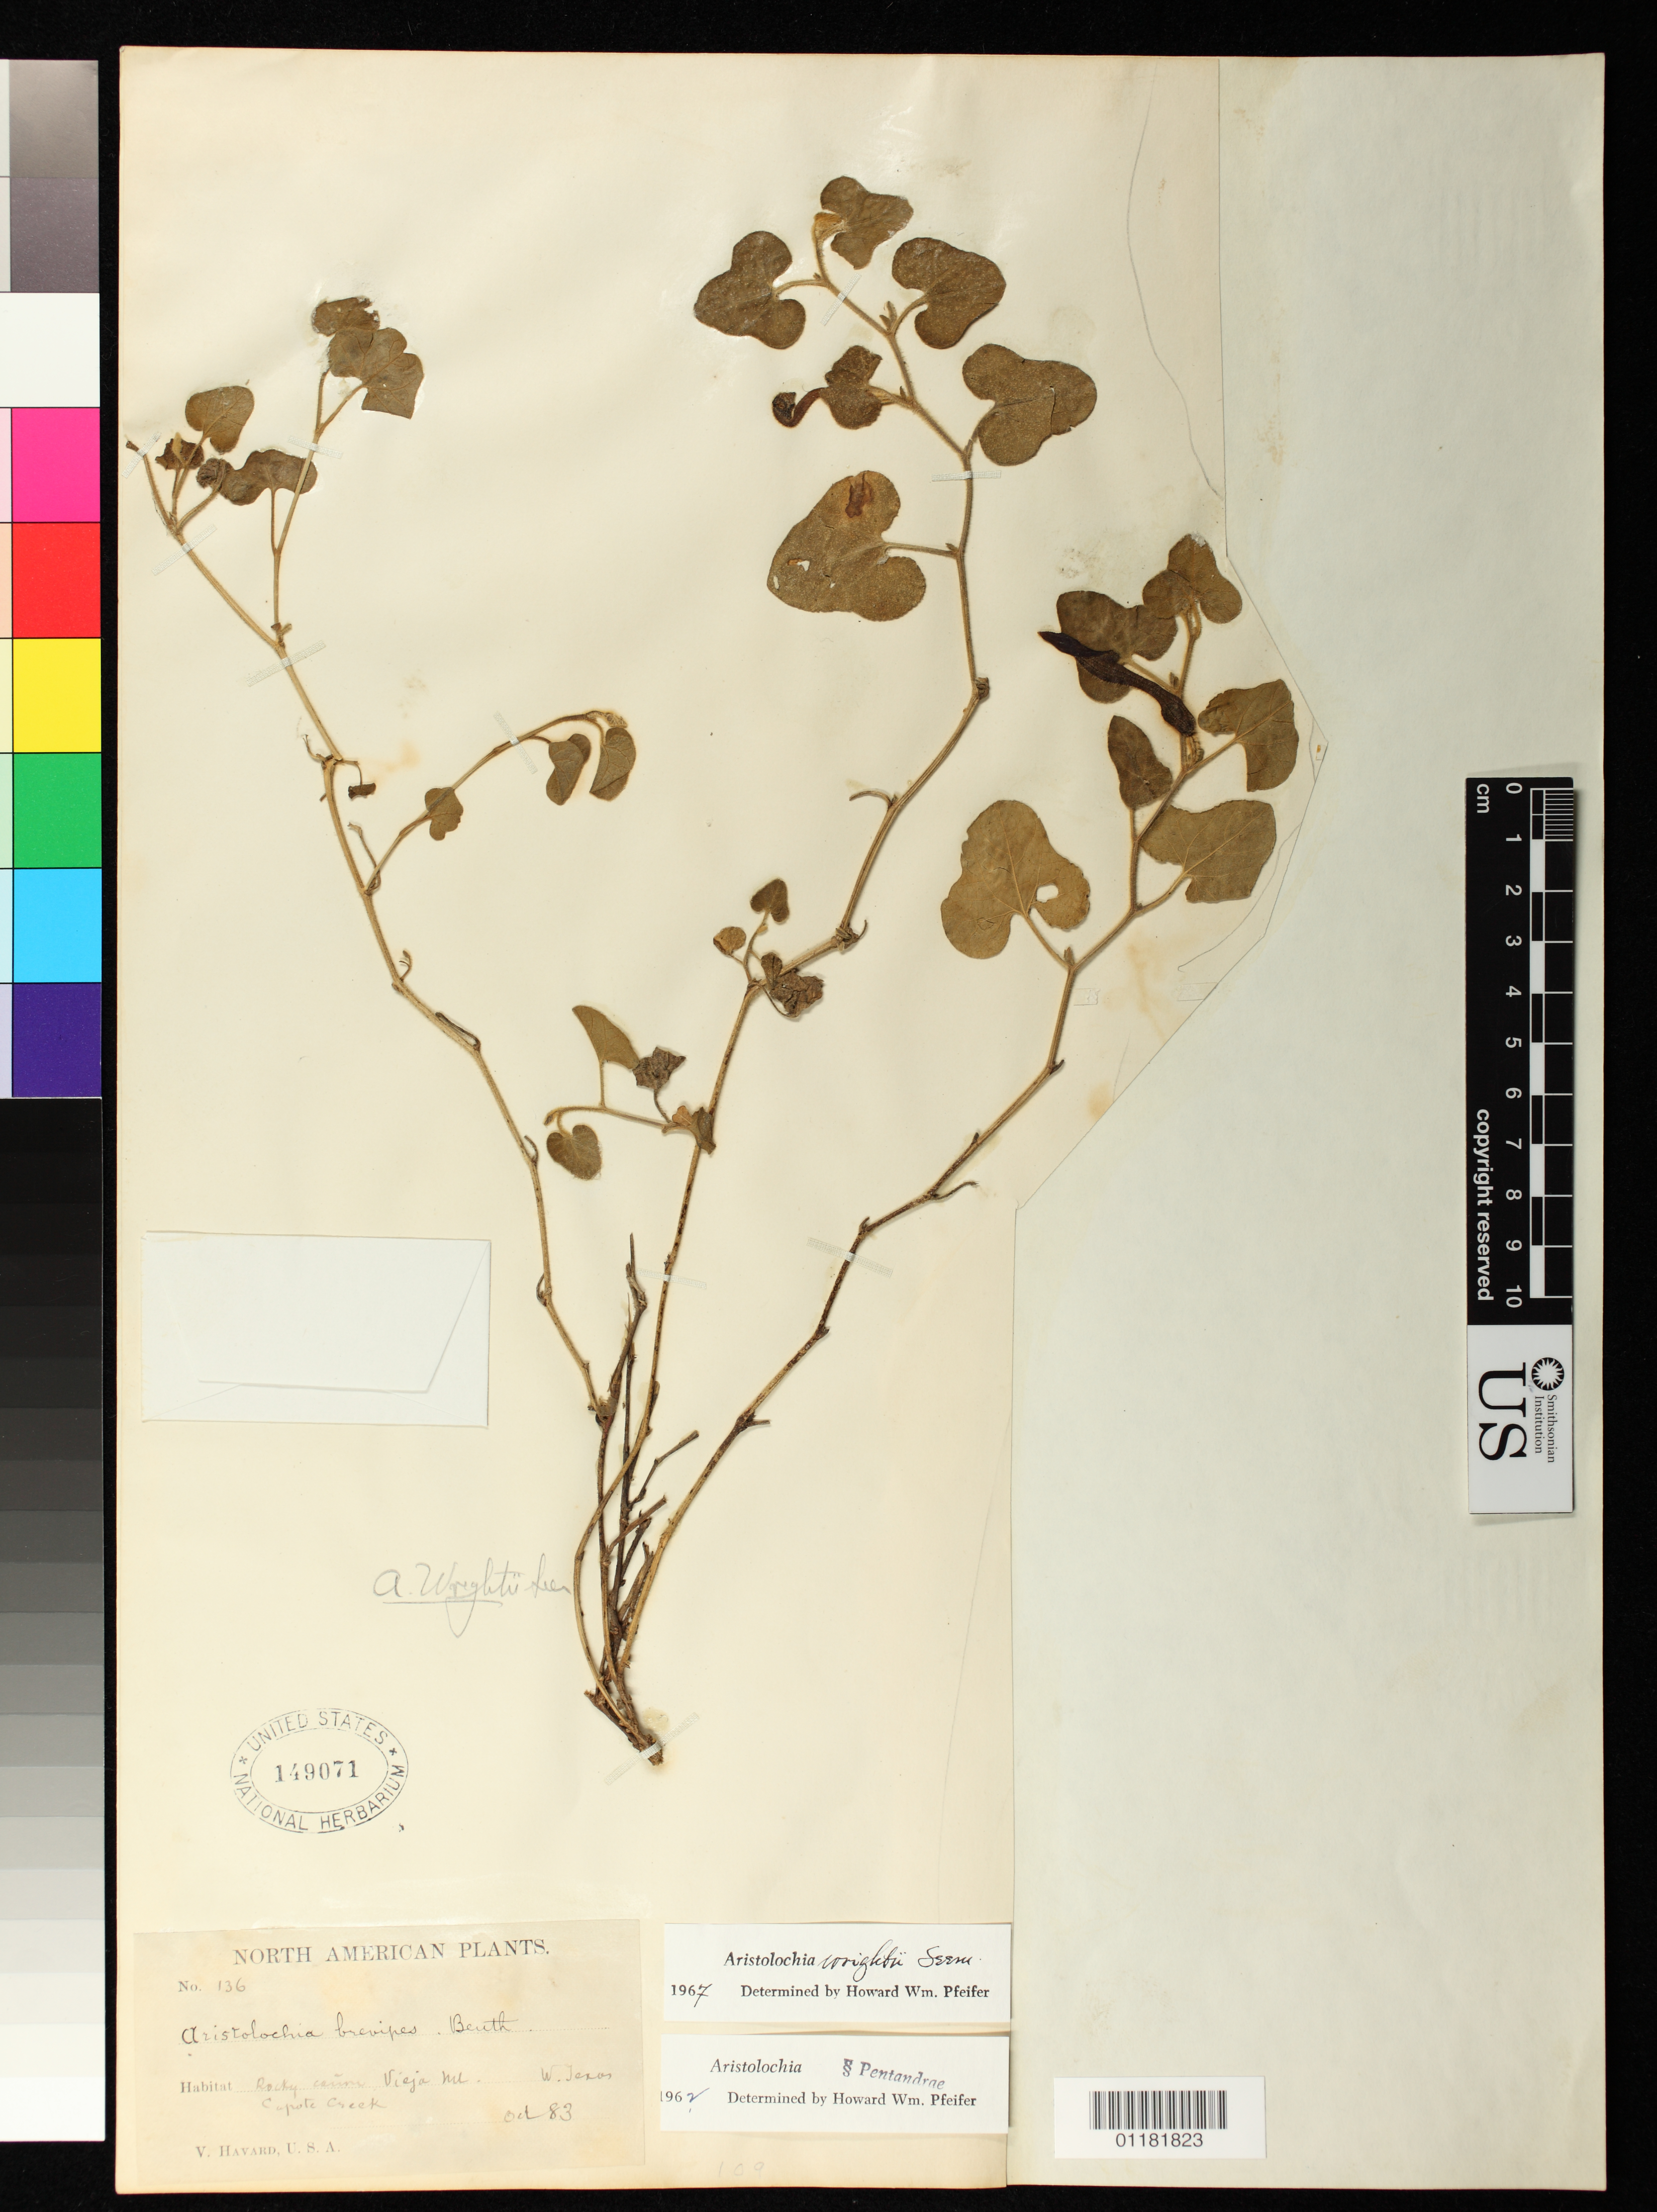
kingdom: Plantae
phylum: Tracheophyta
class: Magnoliopsida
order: Piperales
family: Aristolochiaceae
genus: Aristolochia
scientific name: Aristolochia wrightii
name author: Seem.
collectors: V. Havard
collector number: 136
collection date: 1883-10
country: United States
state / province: Texas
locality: Rocky cańon, Vieja Mt., Coyote Creek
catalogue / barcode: US 149071